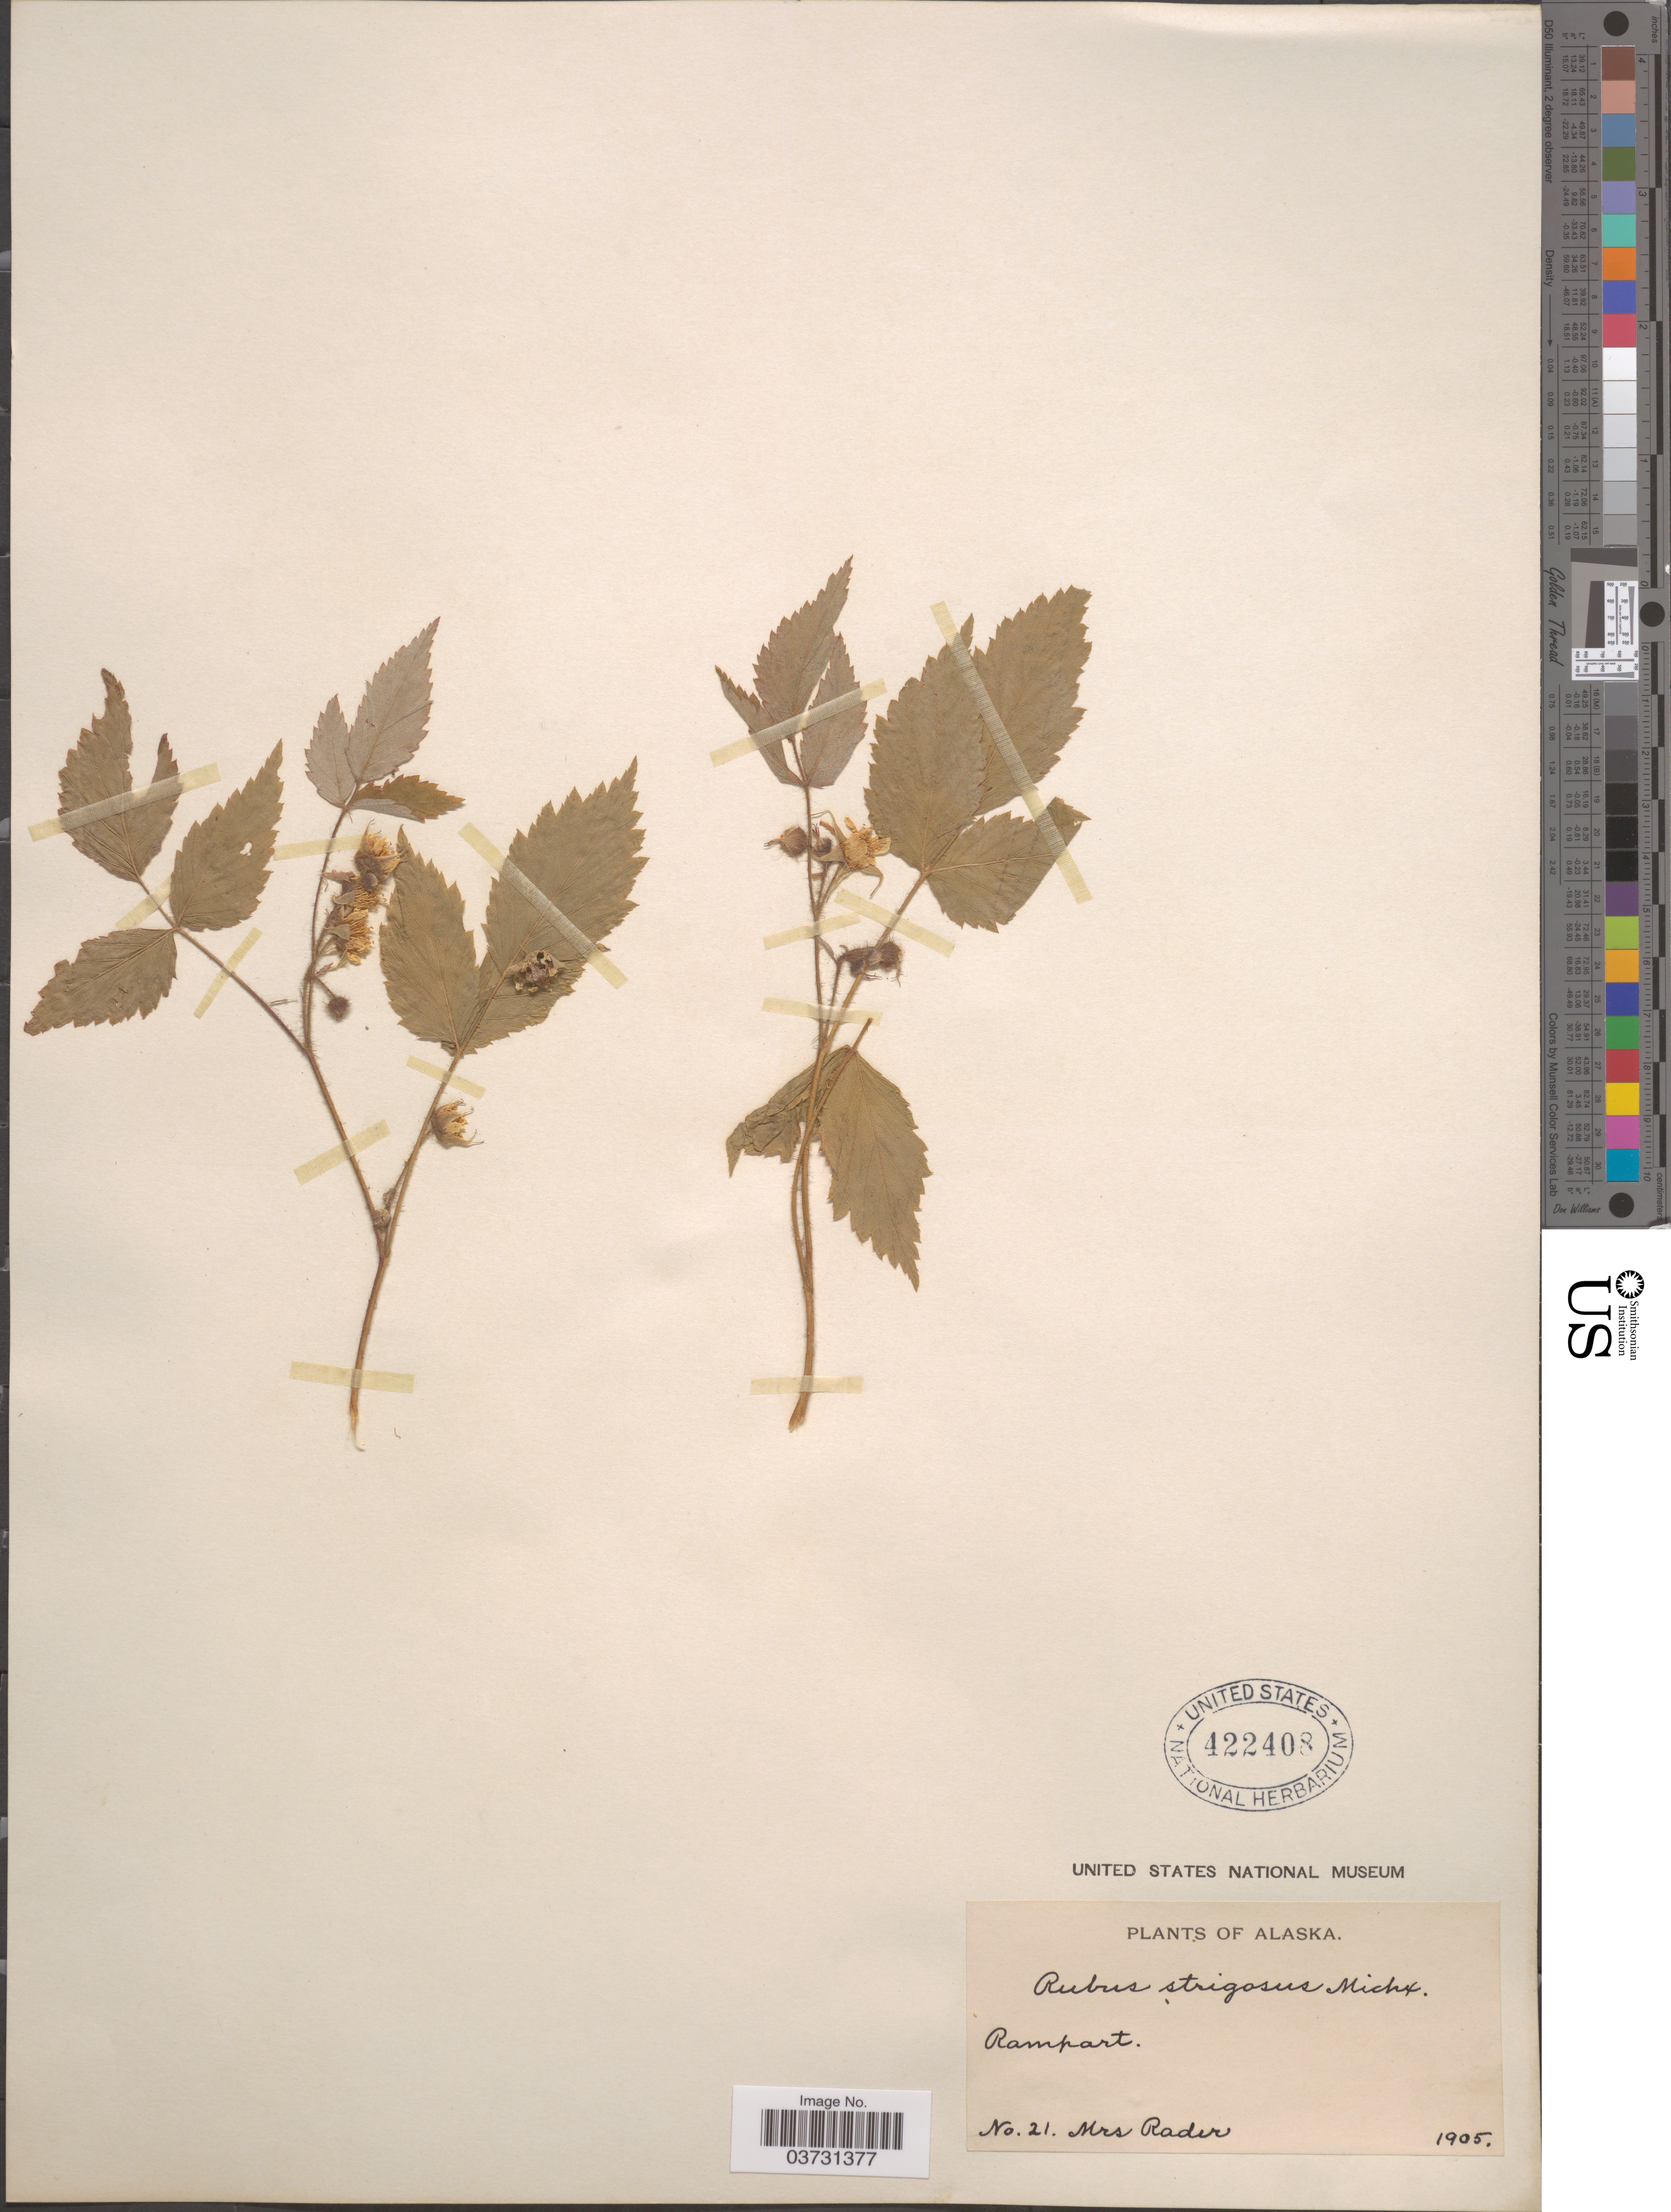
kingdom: Plantae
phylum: Tracheophyta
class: Magnoliopsida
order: Rosales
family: Rosaceae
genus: Rubus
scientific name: Rubus strigosus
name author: Michx.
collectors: Mrs. Rader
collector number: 21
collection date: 1905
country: United States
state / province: Alaska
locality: Rampart.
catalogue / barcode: US 422408